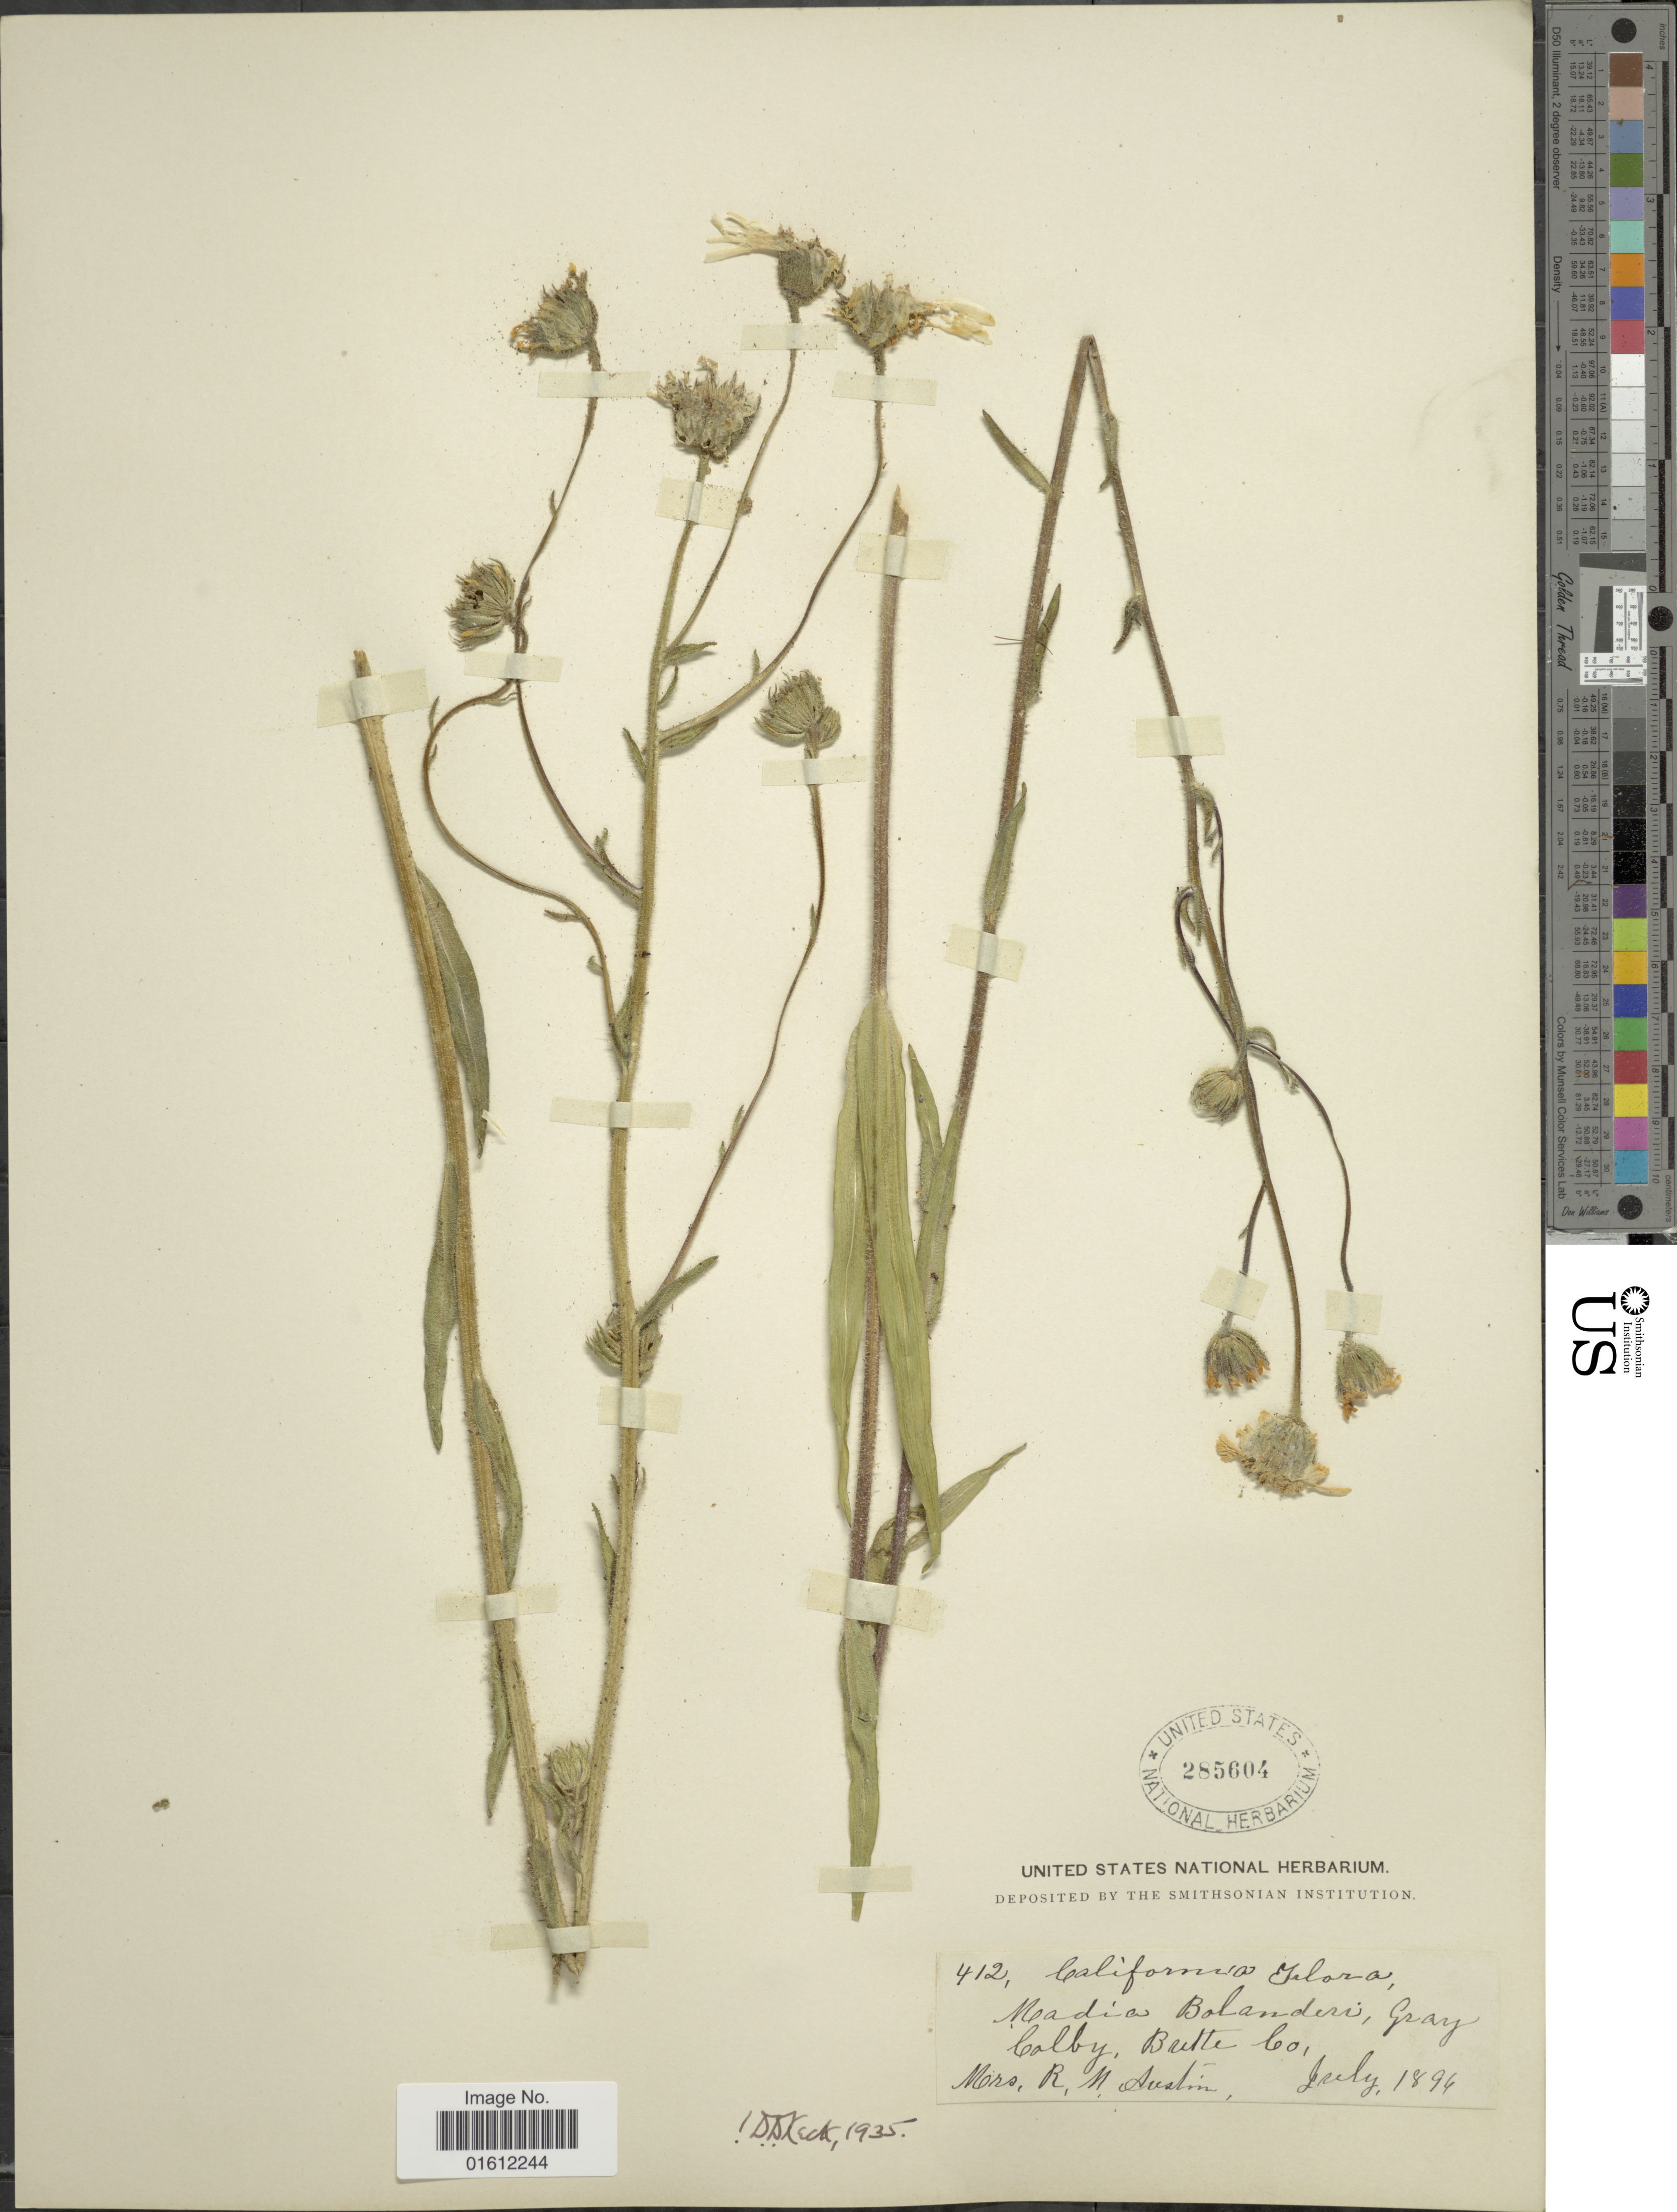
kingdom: Plantae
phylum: Tracheophyta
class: Magnoliopsida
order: Asterales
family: Asteraceae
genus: Madia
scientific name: Madia bolanderi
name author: A. Gray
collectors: R. Austin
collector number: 412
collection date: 1894-07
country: United States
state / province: California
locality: Colby, Britte Co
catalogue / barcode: US 285604